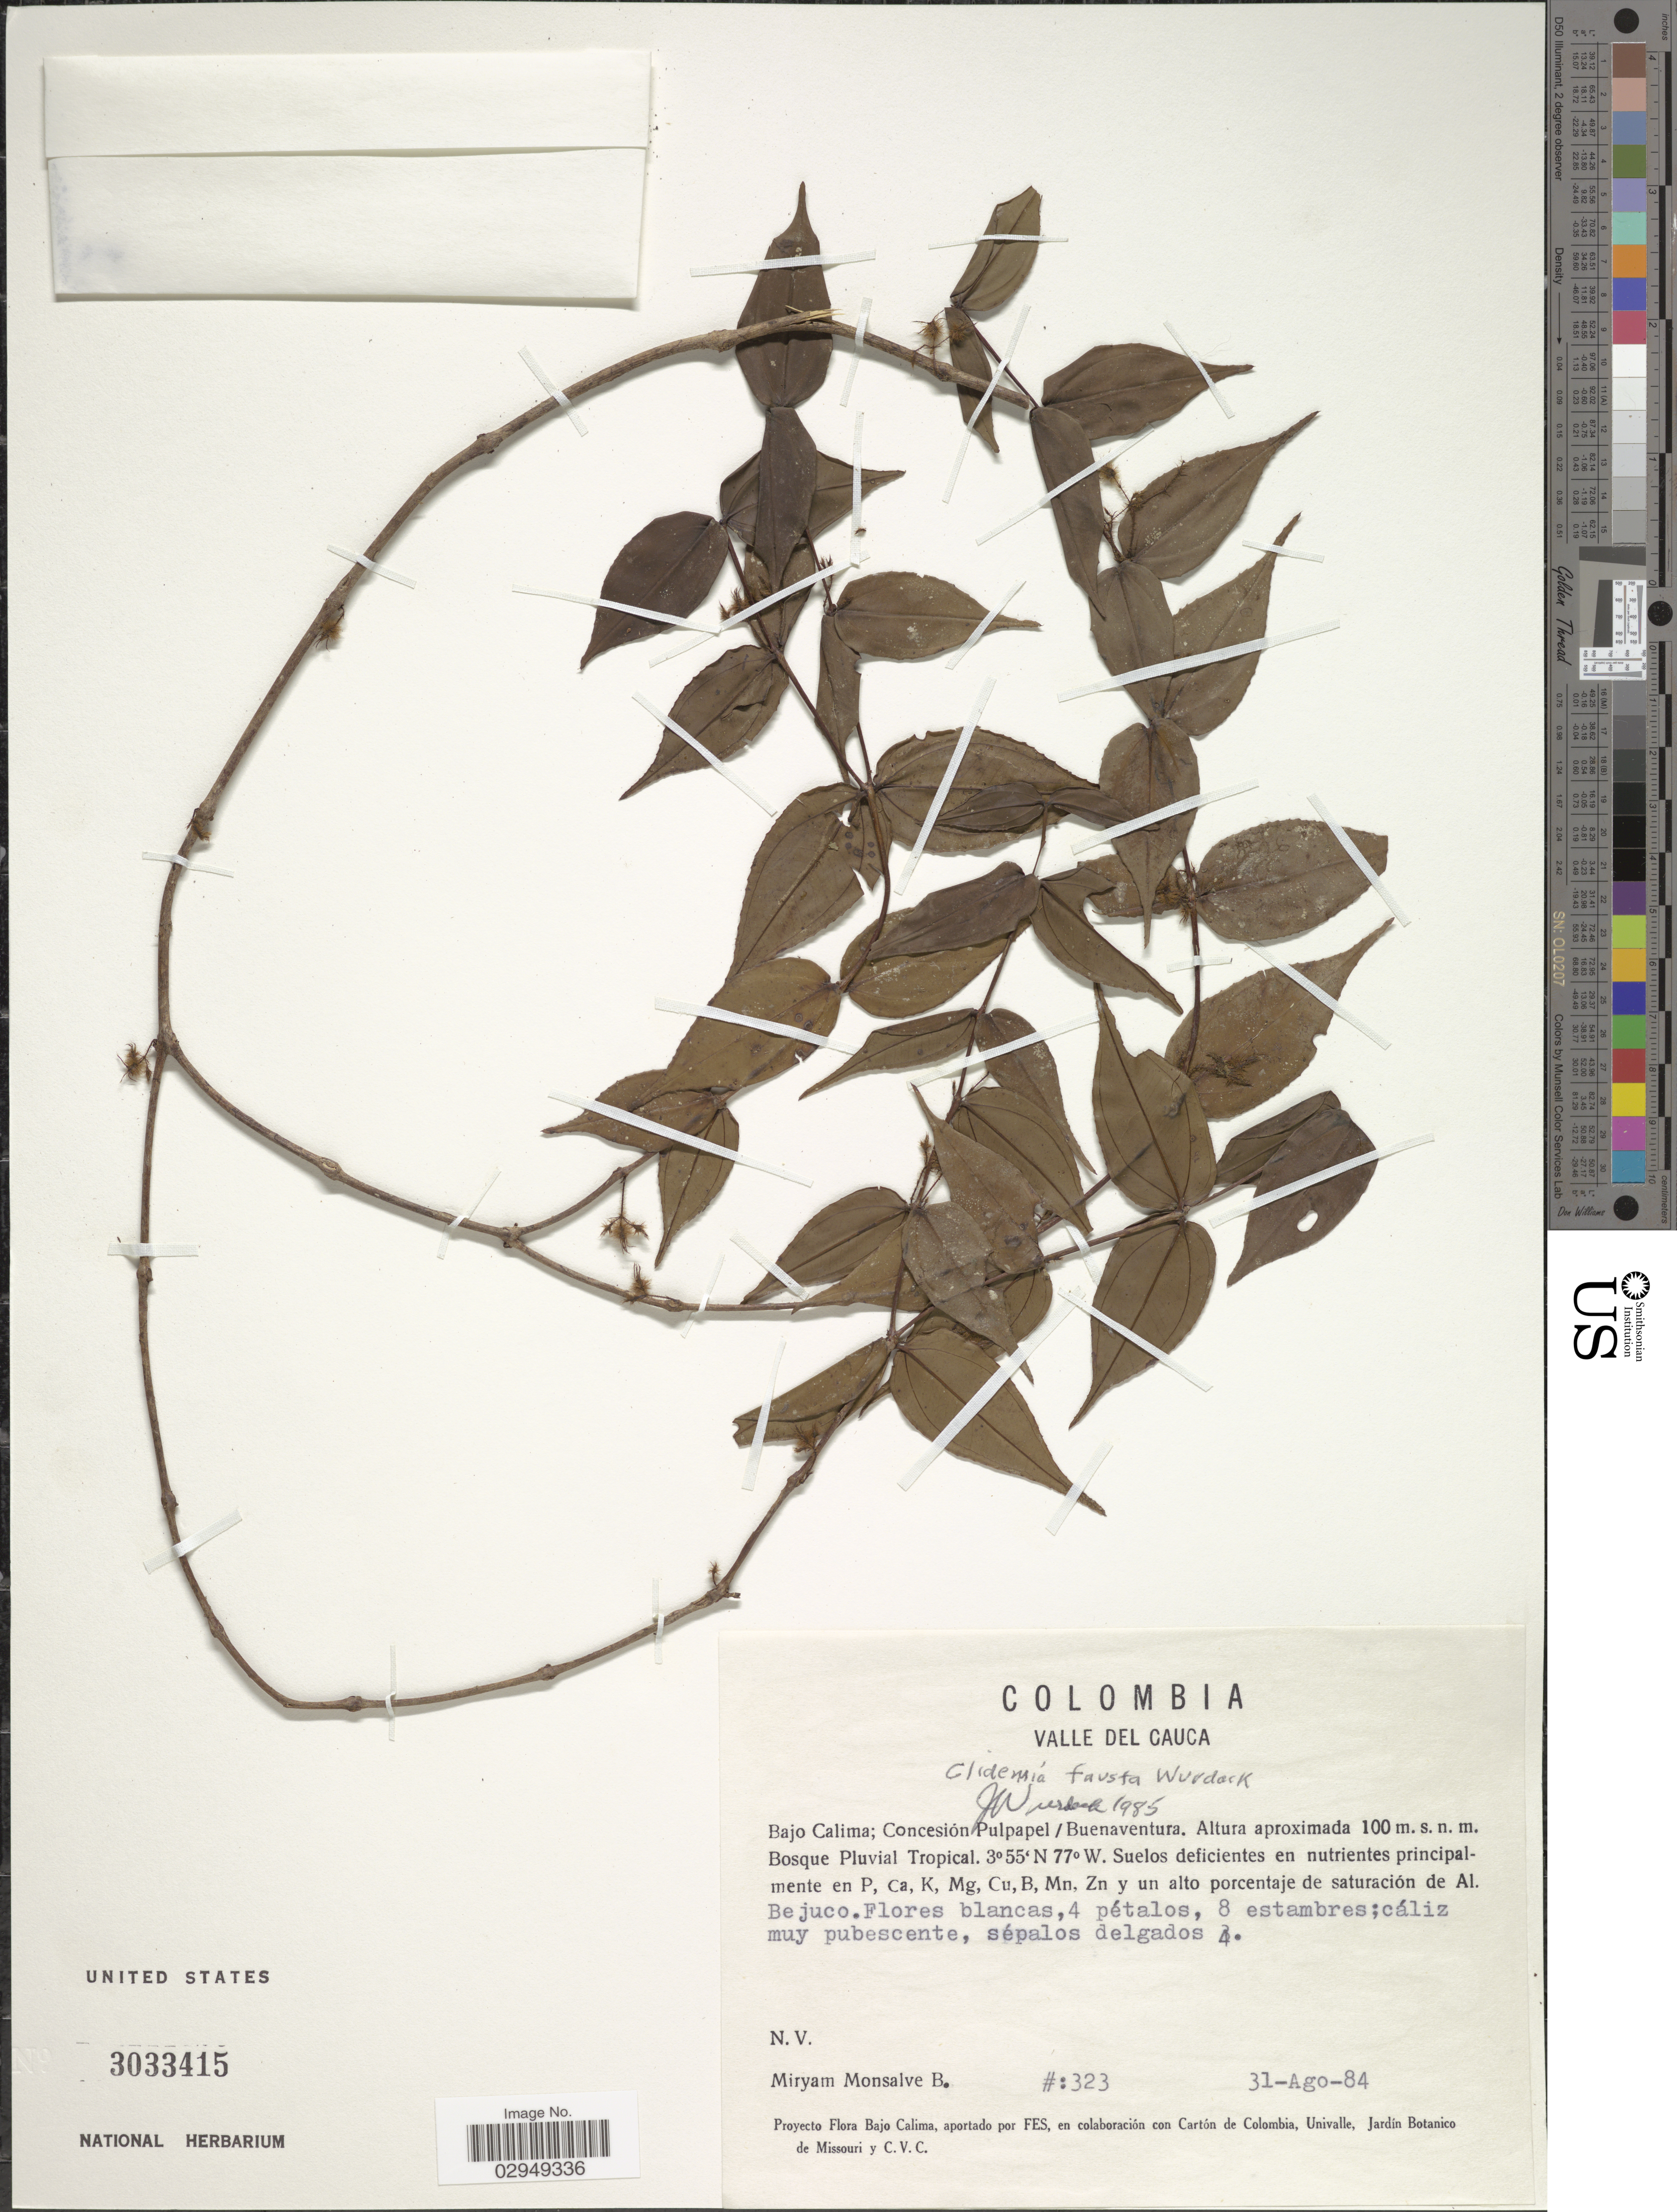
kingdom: Plantae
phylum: Tracheophyta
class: Magnoliopsida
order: Myrtales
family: Melastomataceae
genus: Clidemia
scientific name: Clidemia fausta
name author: Wurdack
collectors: M. Monsalve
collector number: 323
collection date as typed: Transcribed d/m/y: 31/8/84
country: Colombia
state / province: Valle del Cauca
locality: Bajo Calima; Concesión Pulpapel/ Buenaventura. Bosque Pluvial Tropical.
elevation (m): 100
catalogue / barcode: US 3033415